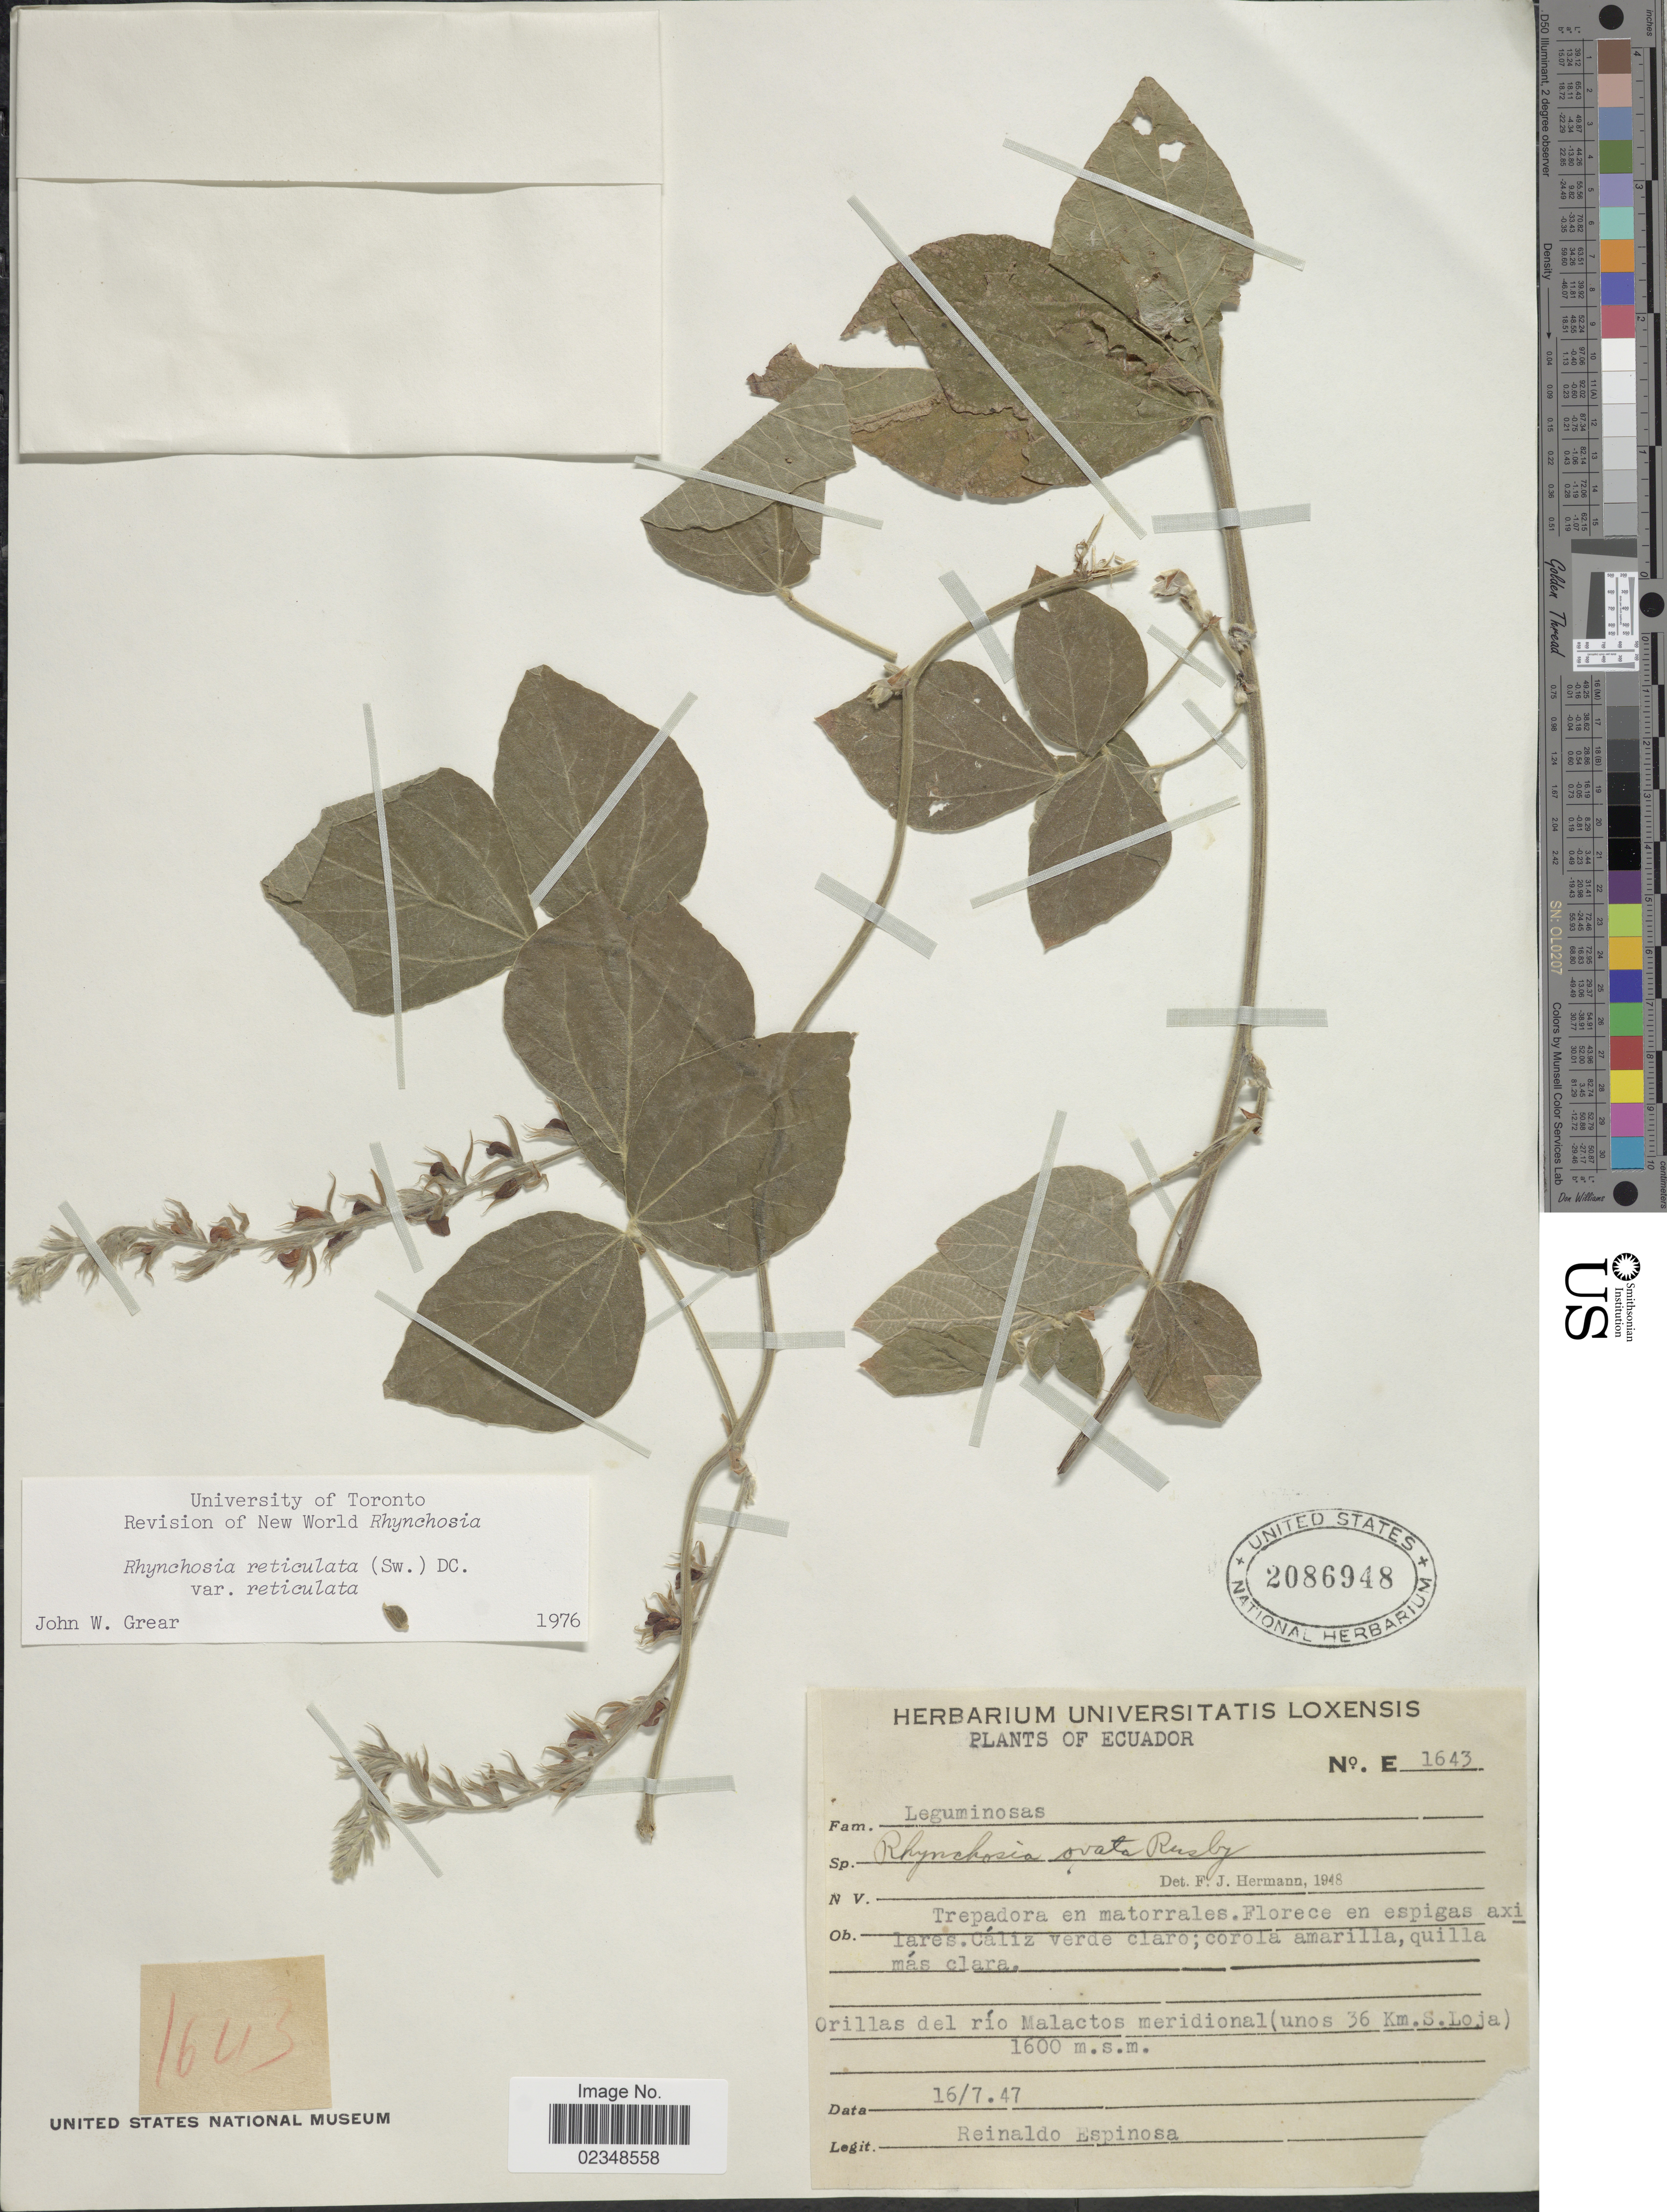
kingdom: Plantae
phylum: Tracheophyta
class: Magnoliopsida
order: Fabales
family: Fabaceae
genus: Rhynchosia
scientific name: Rhynchosia reticulata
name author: (Sw.) DC.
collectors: R. Espinosa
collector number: E1643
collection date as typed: Transcribed d/m/y: 16/7/47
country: Ecuador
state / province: Loja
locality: Orillas del Rio Malactos meridional (unos 36 km S Loja)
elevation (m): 1600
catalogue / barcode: US 2086948